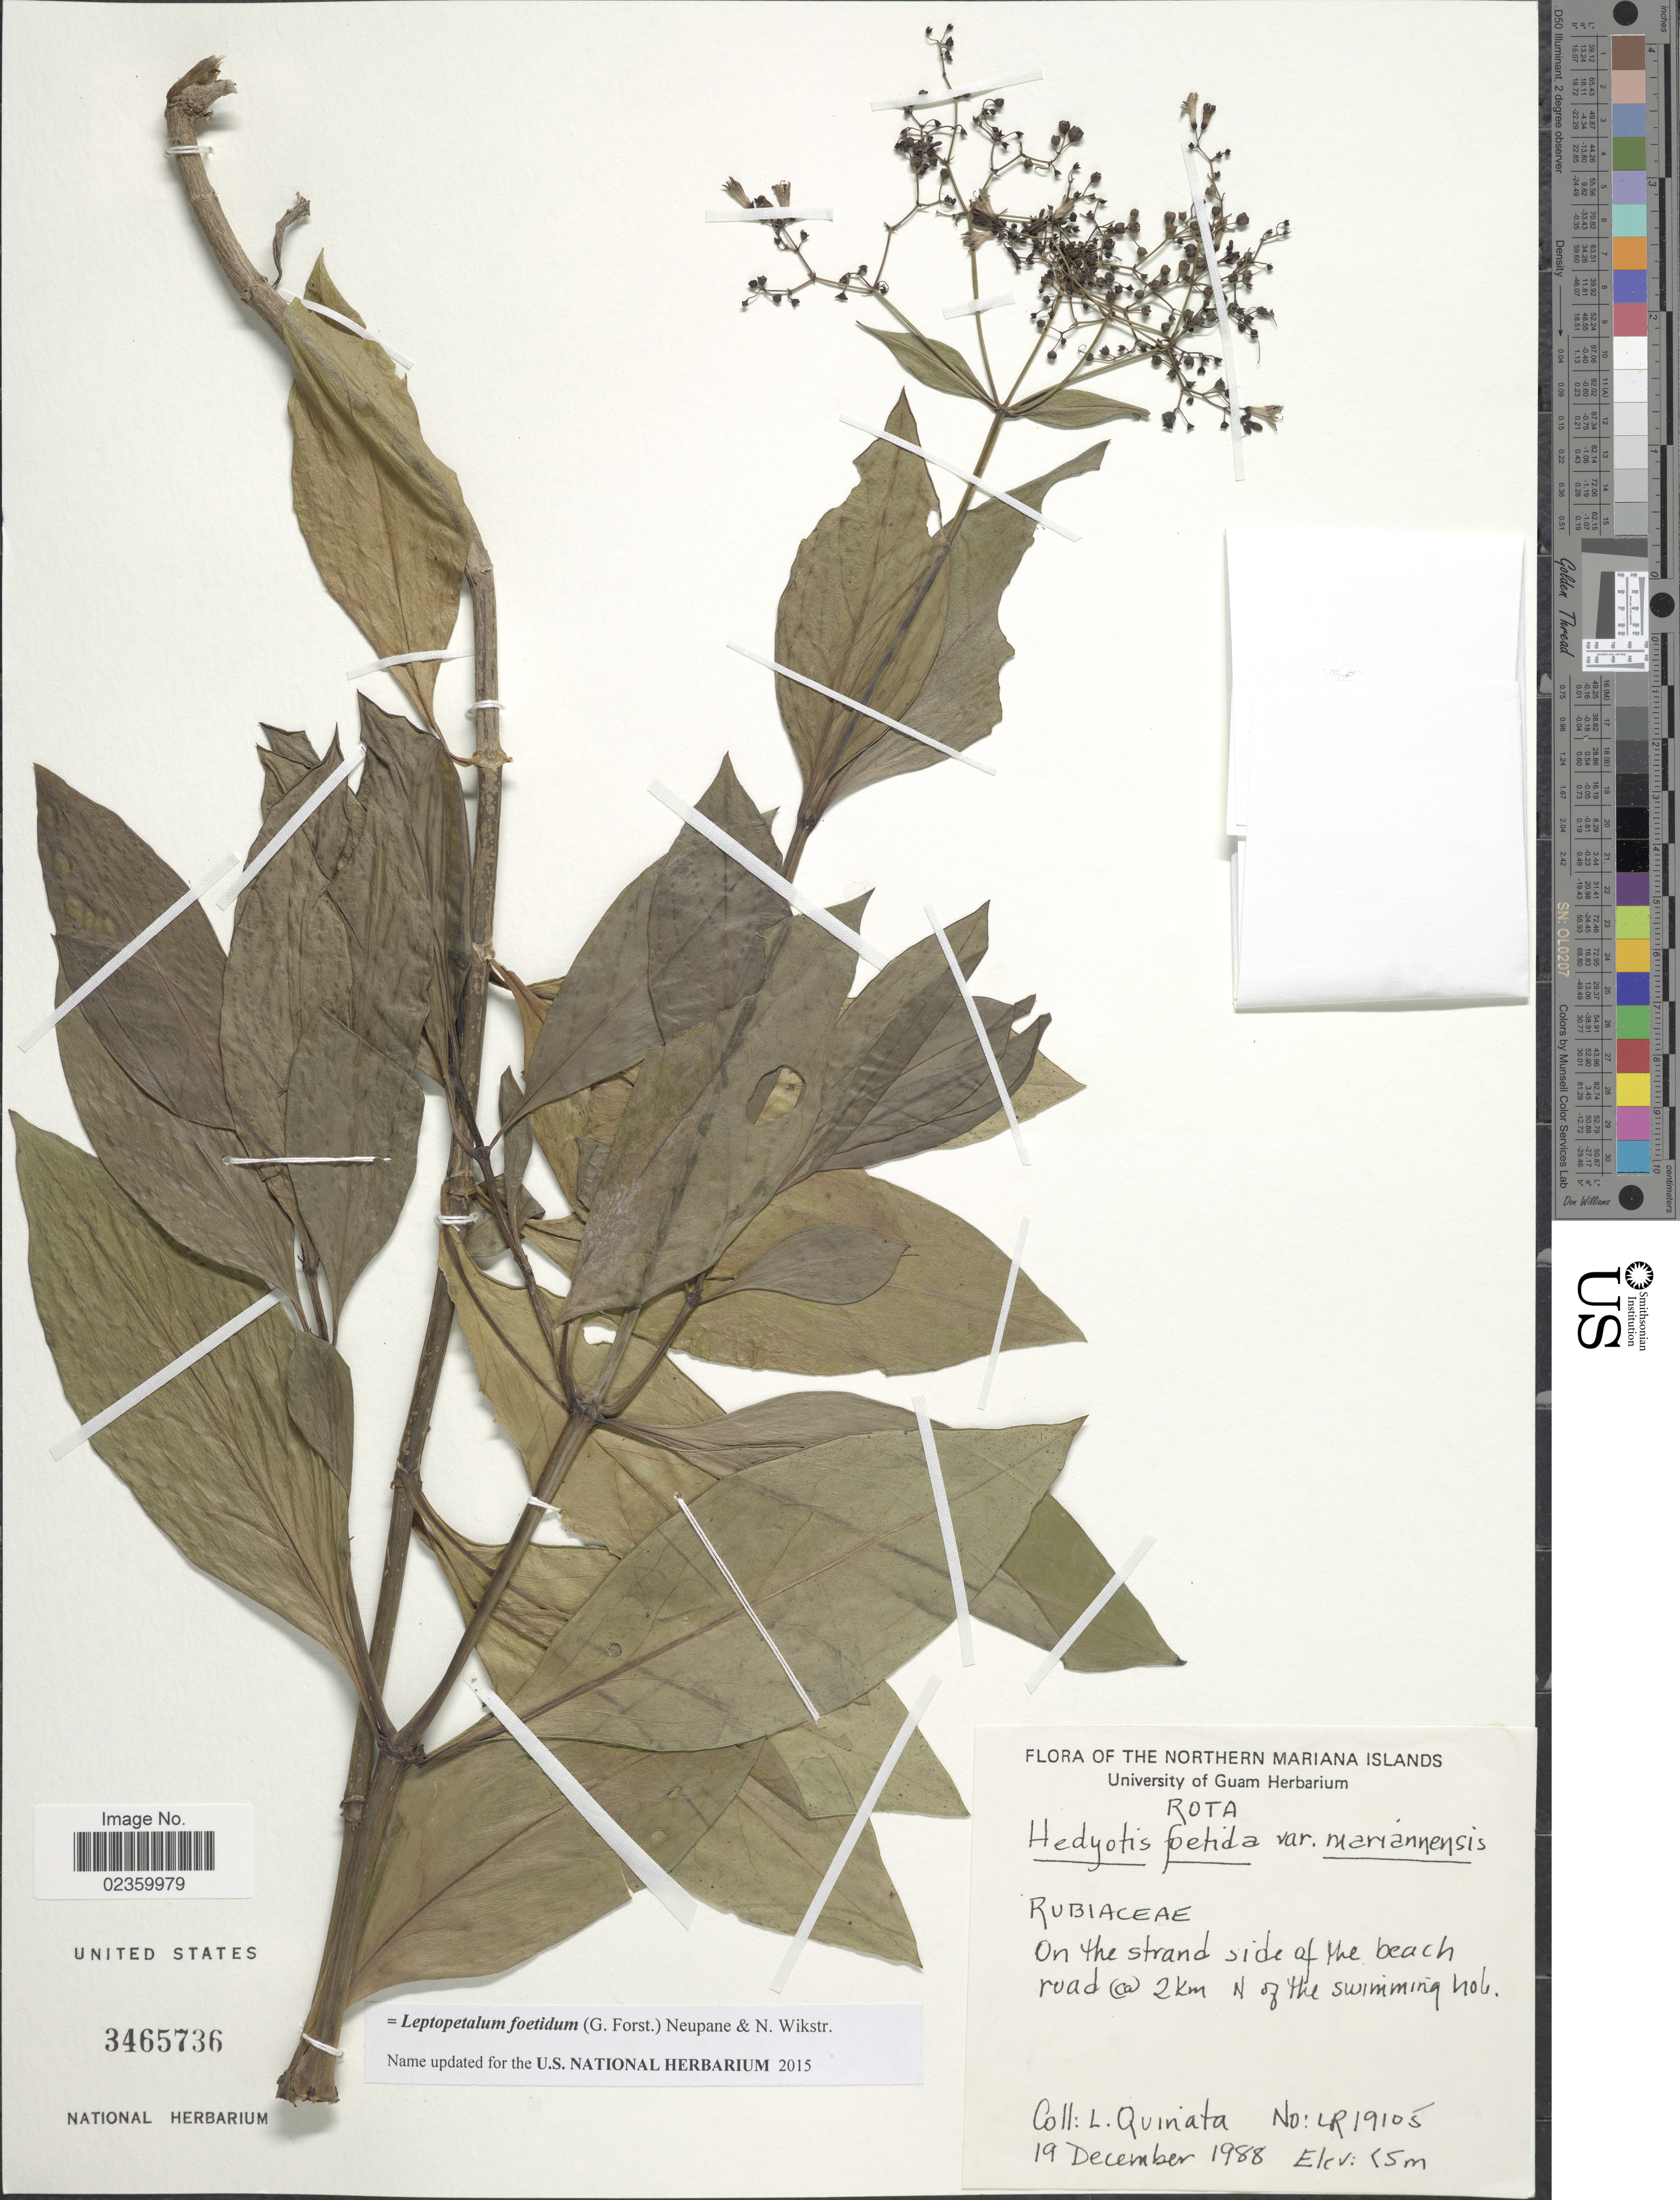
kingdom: Plantae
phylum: Tracheophyta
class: Magnoliopsida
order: Gentianales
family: Rubiaceae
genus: Leptopetalum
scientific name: Leptopetalum foetidum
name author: (G. Forst.) Neupane & N. Wikstr.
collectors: L. Quinata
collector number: LR 19105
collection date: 1988-12-19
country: Northern Mariana Islands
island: Rota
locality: Rota. On the strand side of the beach road ca. 2 km N of the swimming hole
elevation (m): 5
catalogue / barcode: US 3465736